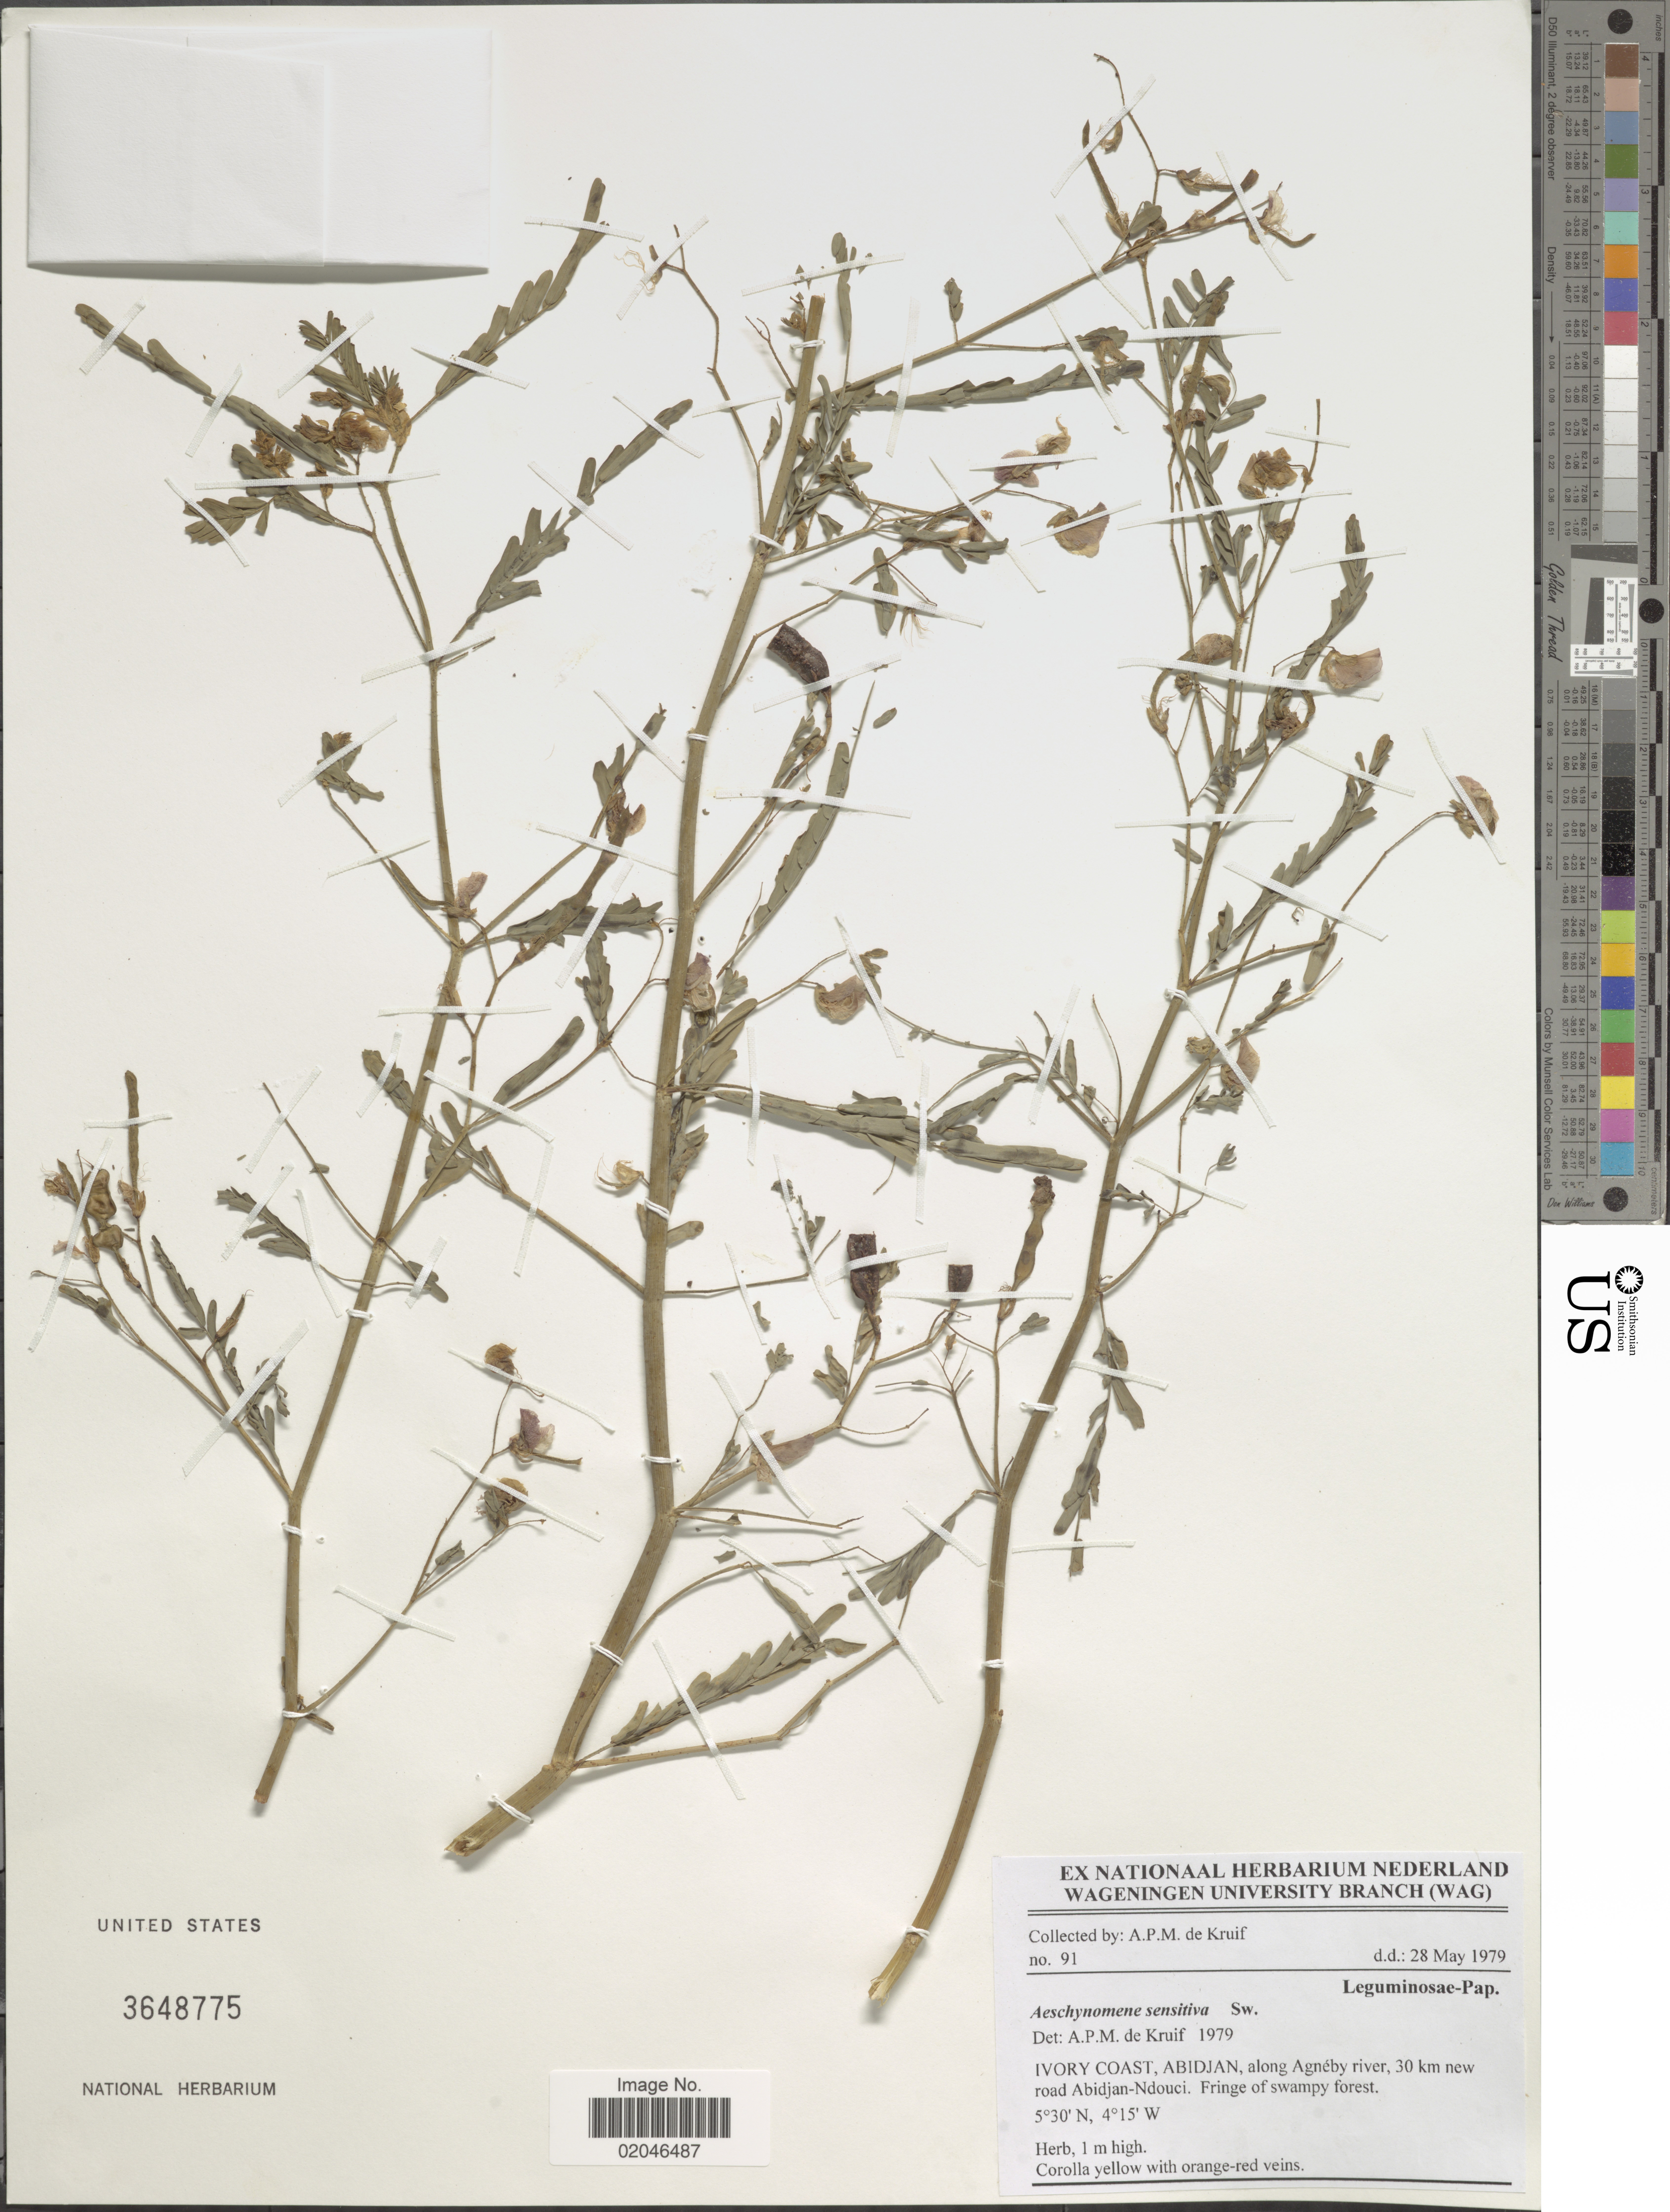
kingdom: Plantae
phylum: Tracheophyta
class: Magnoliopsida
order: Fabales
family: Fabaceae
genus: Aeschynomene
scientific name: Aeschynomene sensitiva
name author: Sw.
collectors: A. P. de Kruif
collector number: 91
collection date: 1979-05-28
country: Ivory Coast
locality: Abidjan, along Agnéby river, 30 km new road Abidjan-Ndouci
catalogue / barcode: US 3648775